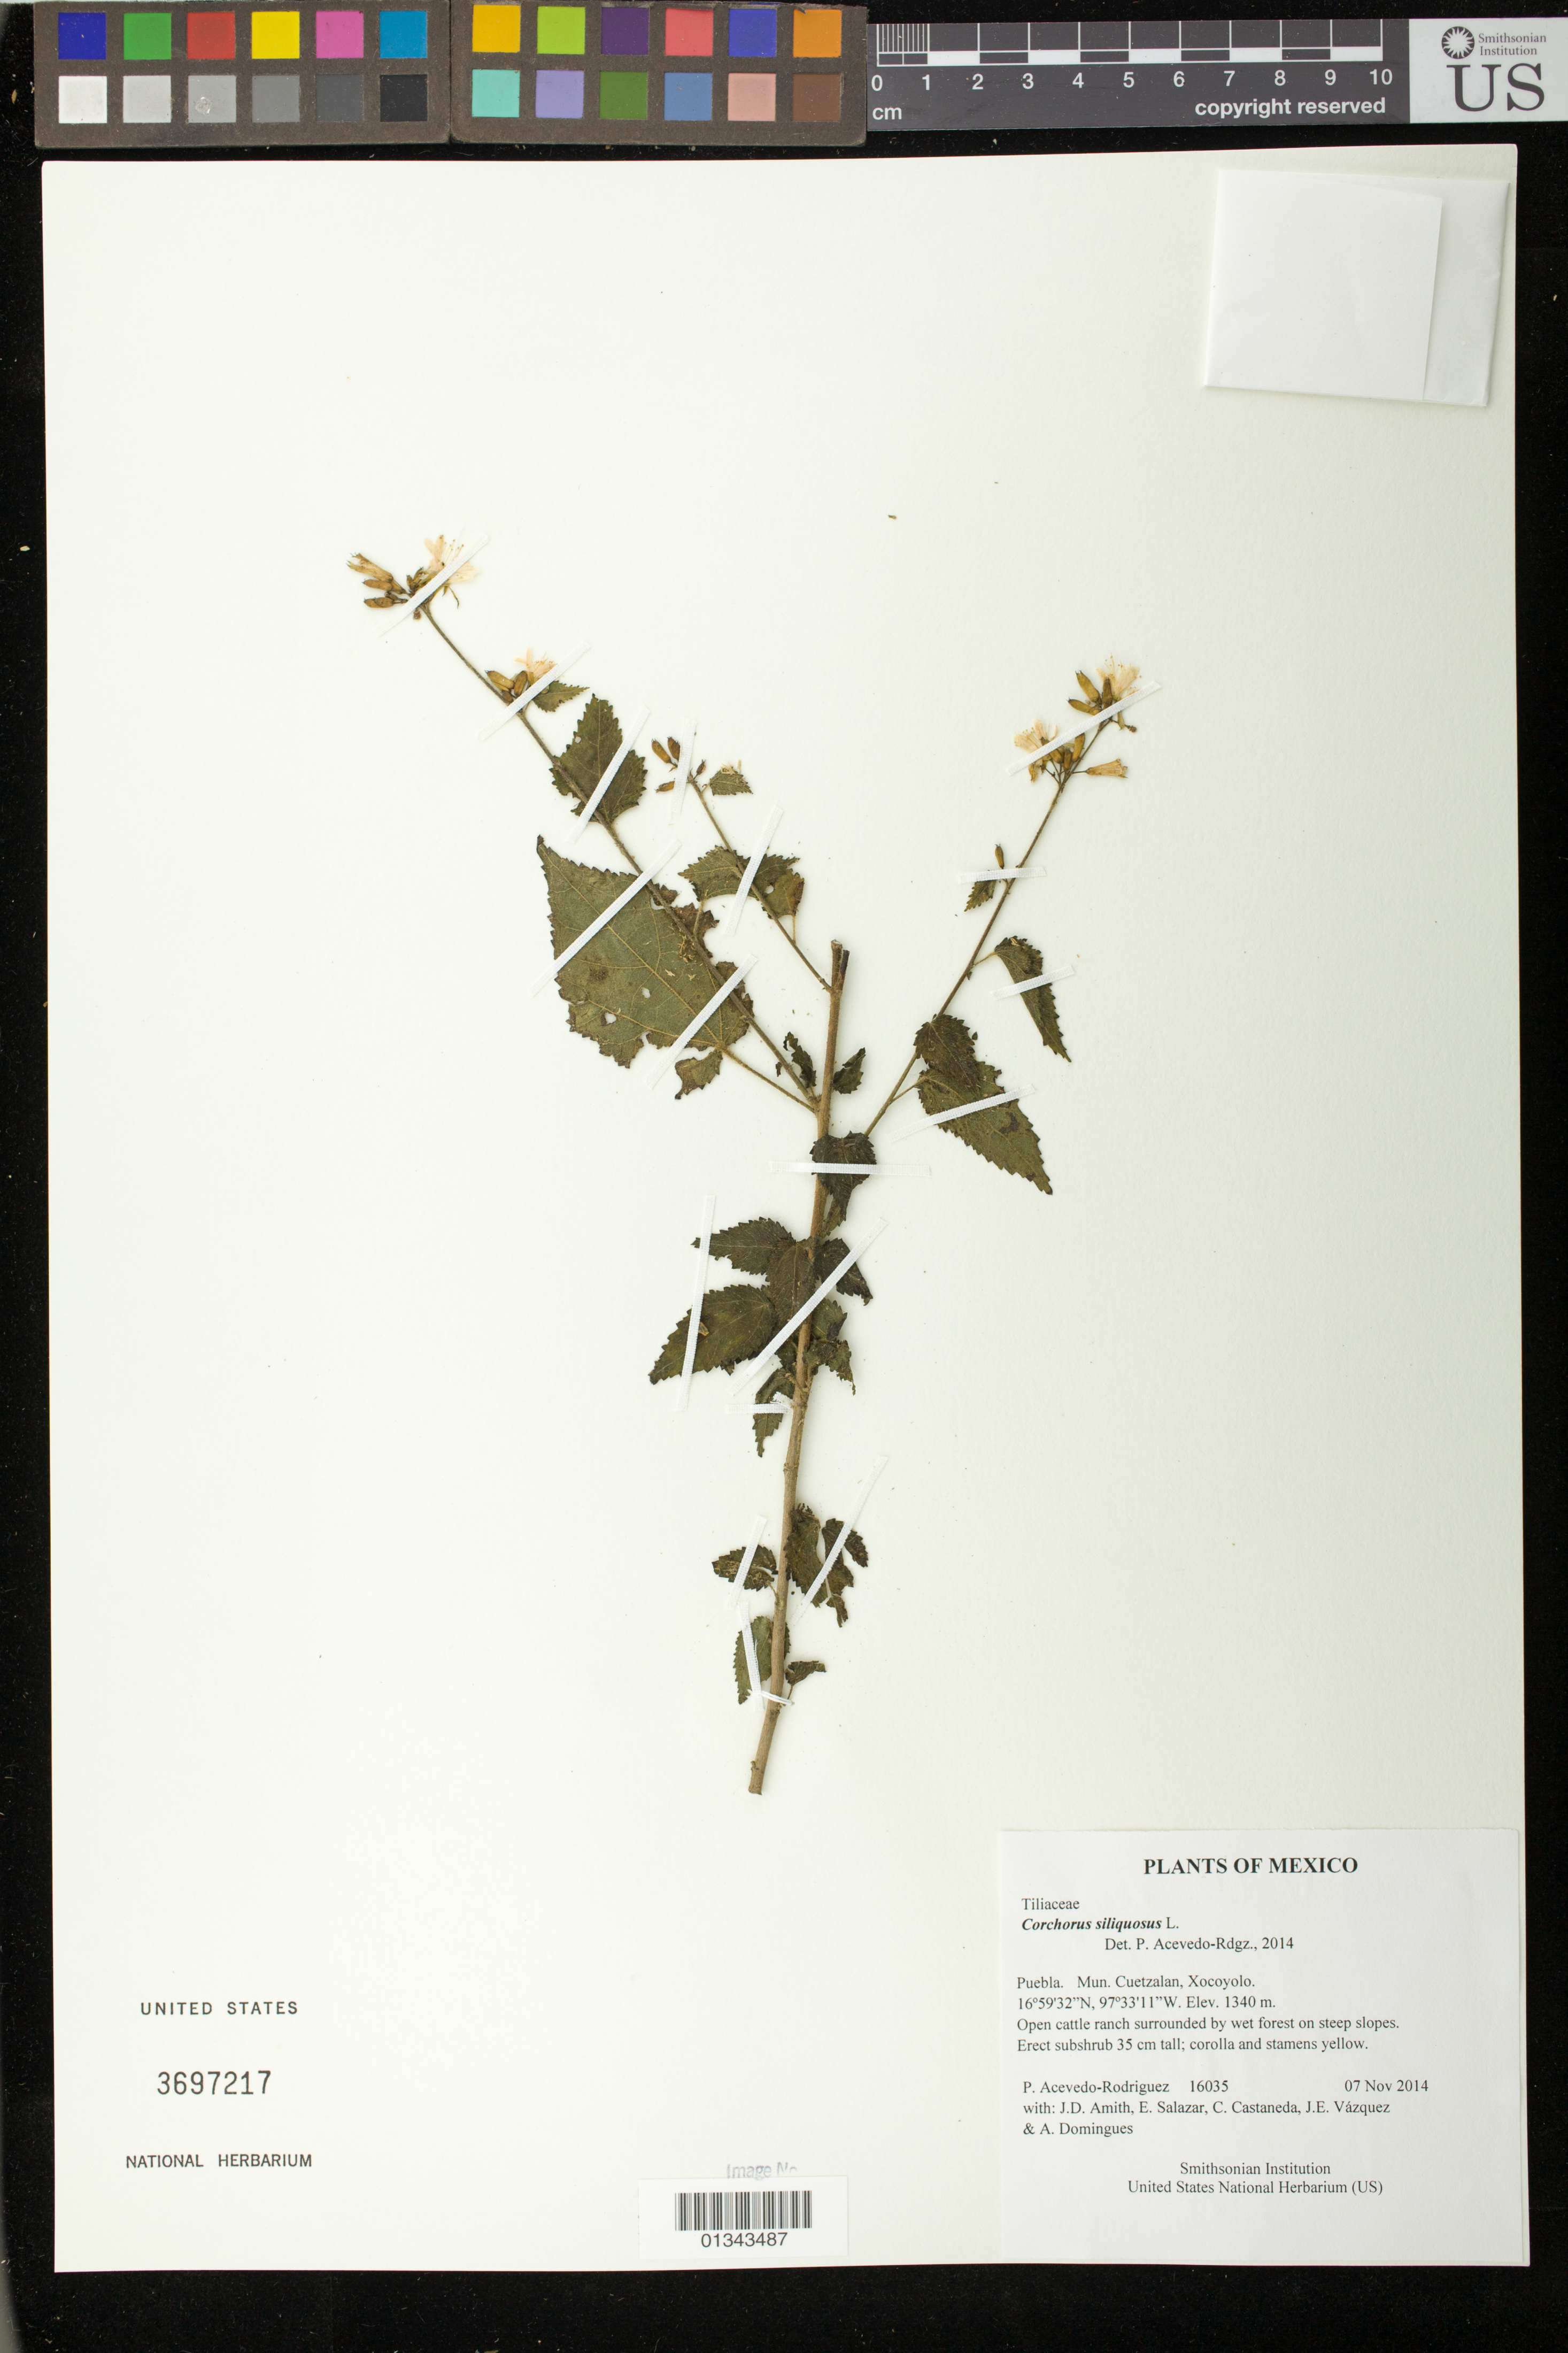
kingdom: Plantae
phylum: Tracheophyta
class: Magnoliopsida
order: Malvales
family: Malvaceae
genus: Triumfetta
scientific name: Triumfetta bogotensis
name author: DC.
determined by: Dorr, Laurence J., Curator (BOT), Smithsonian Institution - National Museum of Natural History (UNITED STATES)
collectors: P. Acevedo-Rodr., J. D. Amith, E. Salazar, C. Castaneda, J. E. Vázquez, A. Damion & A. Domingues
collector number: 16035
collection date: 2014-11-07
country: Mexico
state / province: Puebla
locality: Mun. Cuetzalan, Istakakwapan [?]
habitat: Open cattle ranch surrounded by wet forest on steep slopes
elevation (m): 1340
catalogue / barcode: US 3697217